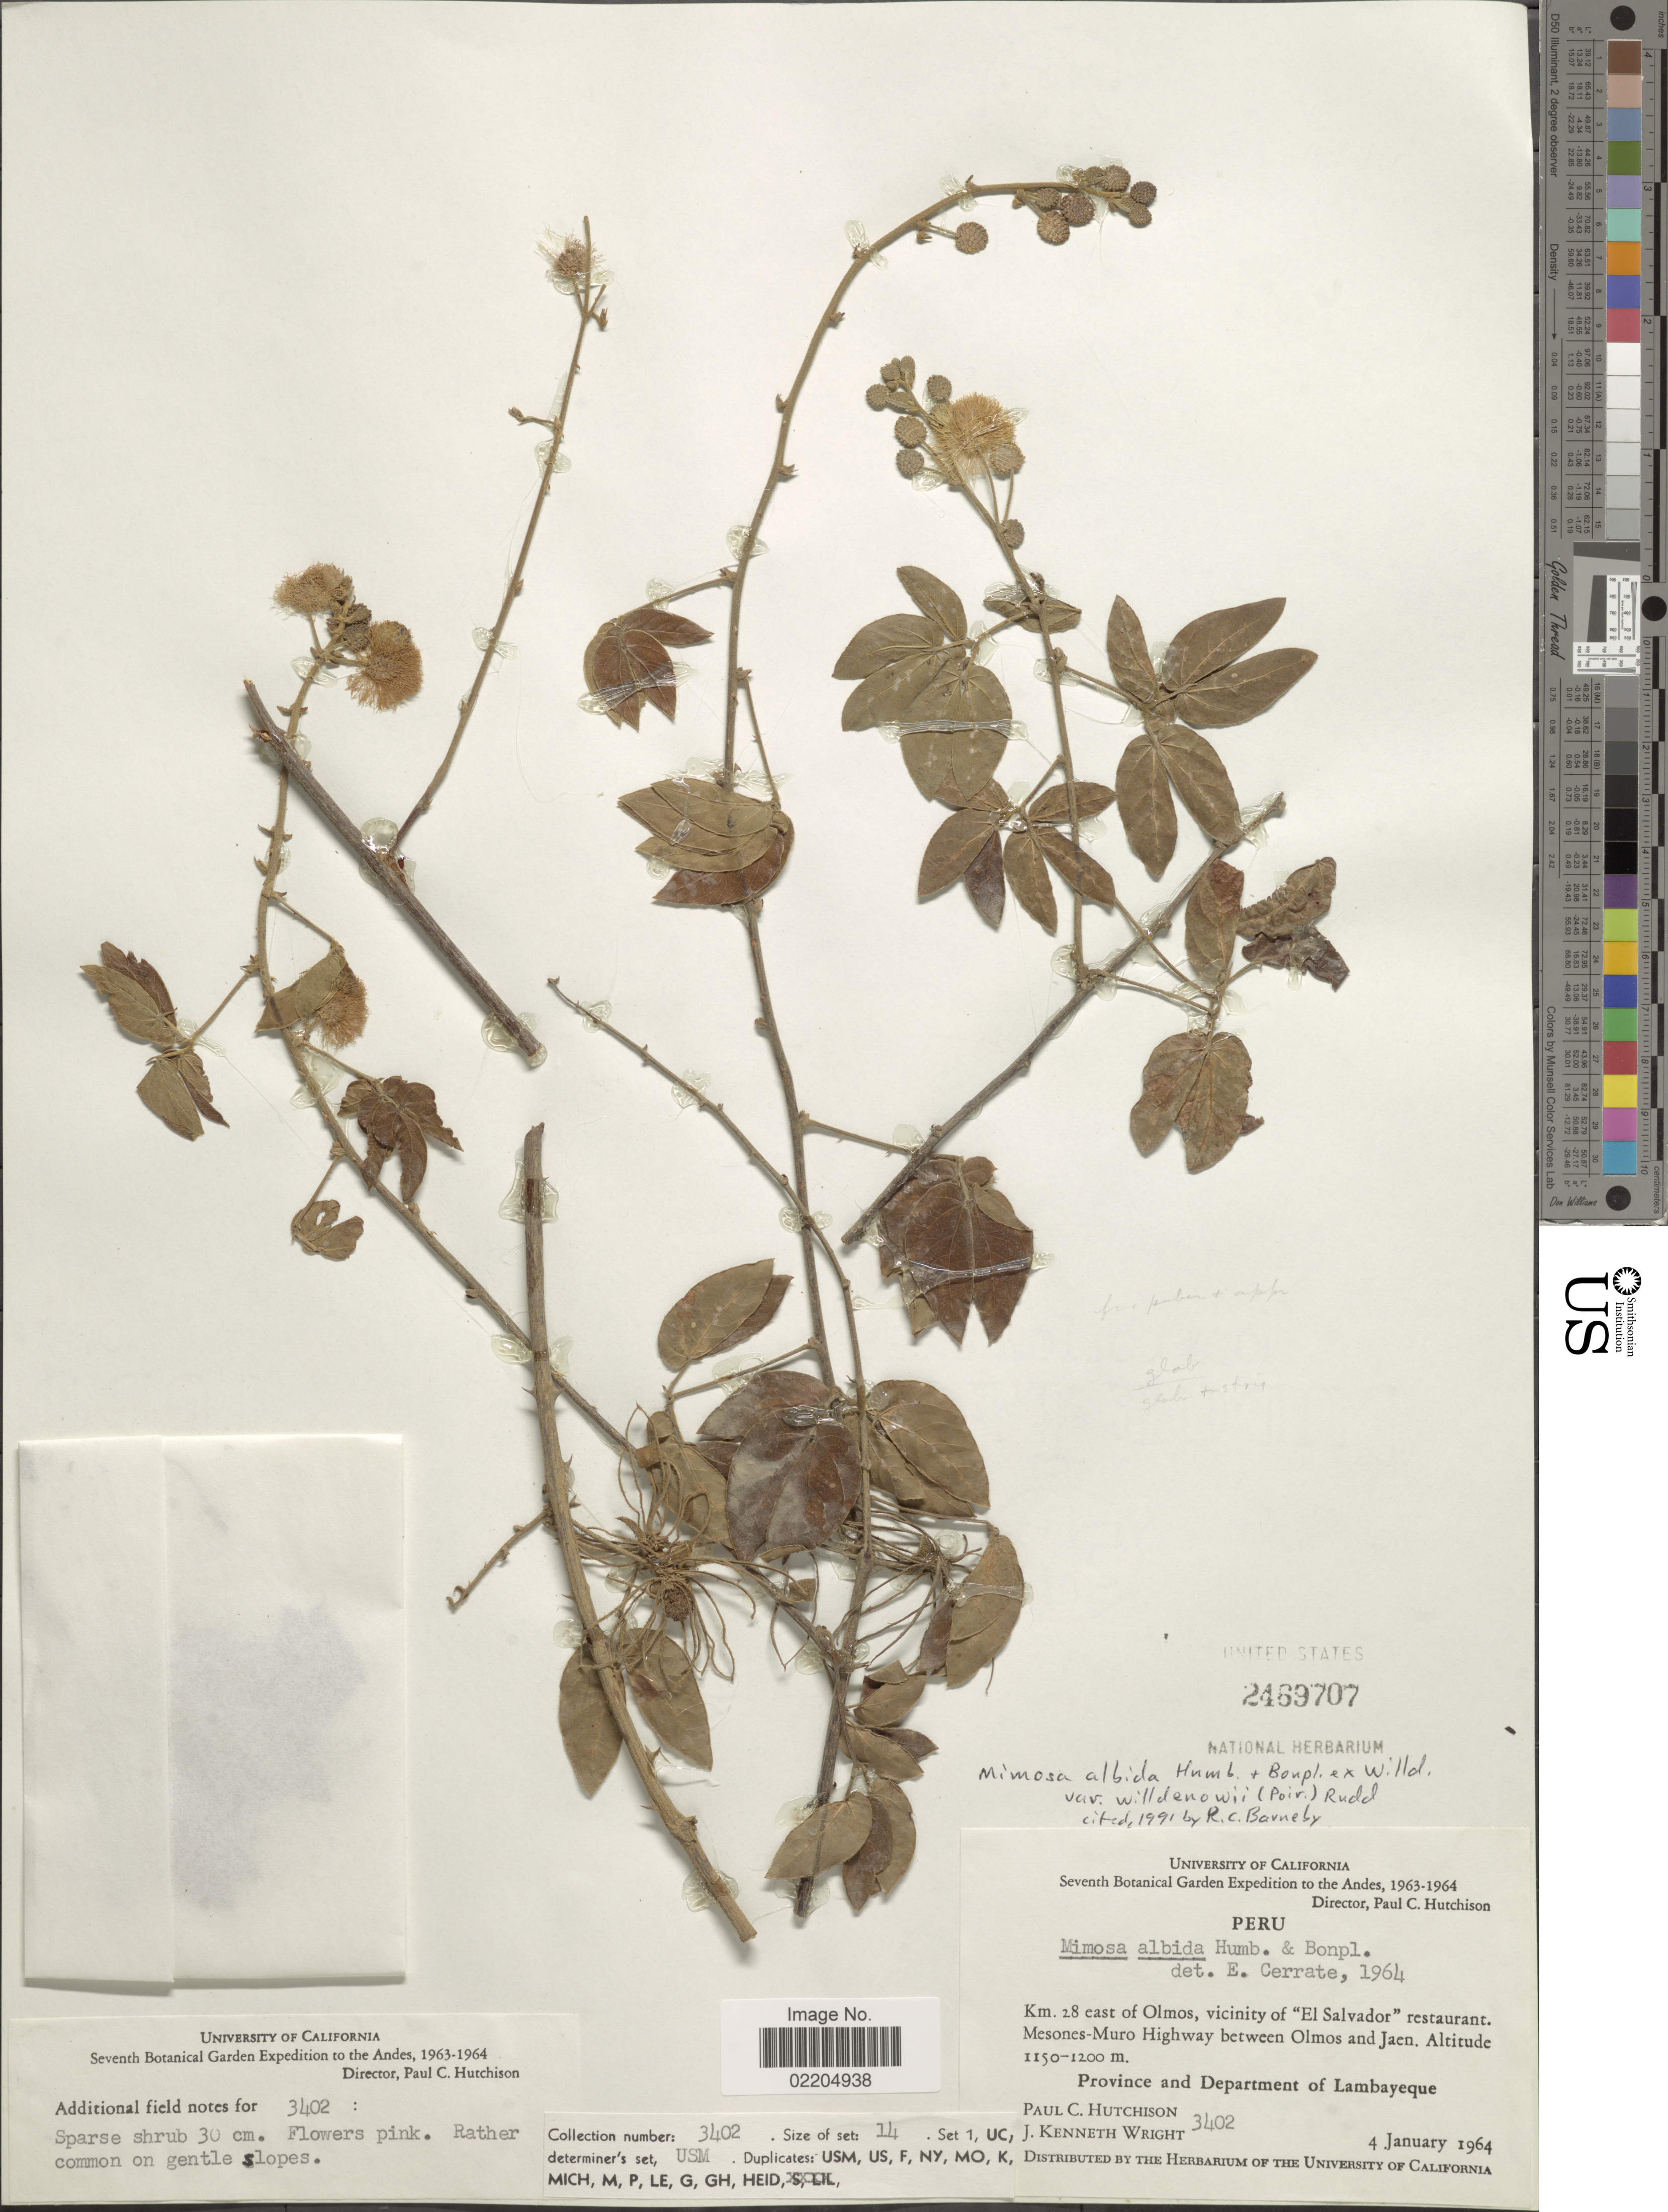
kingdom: Plantae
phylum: Tracheophyta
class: Magnoliopsida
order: Fabales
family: Fabaceae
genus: Mimosa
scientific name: Mimosa albida var. willdenowii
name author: (Poir.) Rudd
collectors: P. C. Hutchison & J. K. Wright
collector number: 3402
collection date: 1964-01-04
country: Peru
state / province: Lambayeque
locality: The Andes, km 28 east of Olmos, vicinity of "El Salvador" restaurant. Mesones-Muro Highway between Olmos and Jaen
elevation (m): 1150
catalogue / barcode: US 2469707